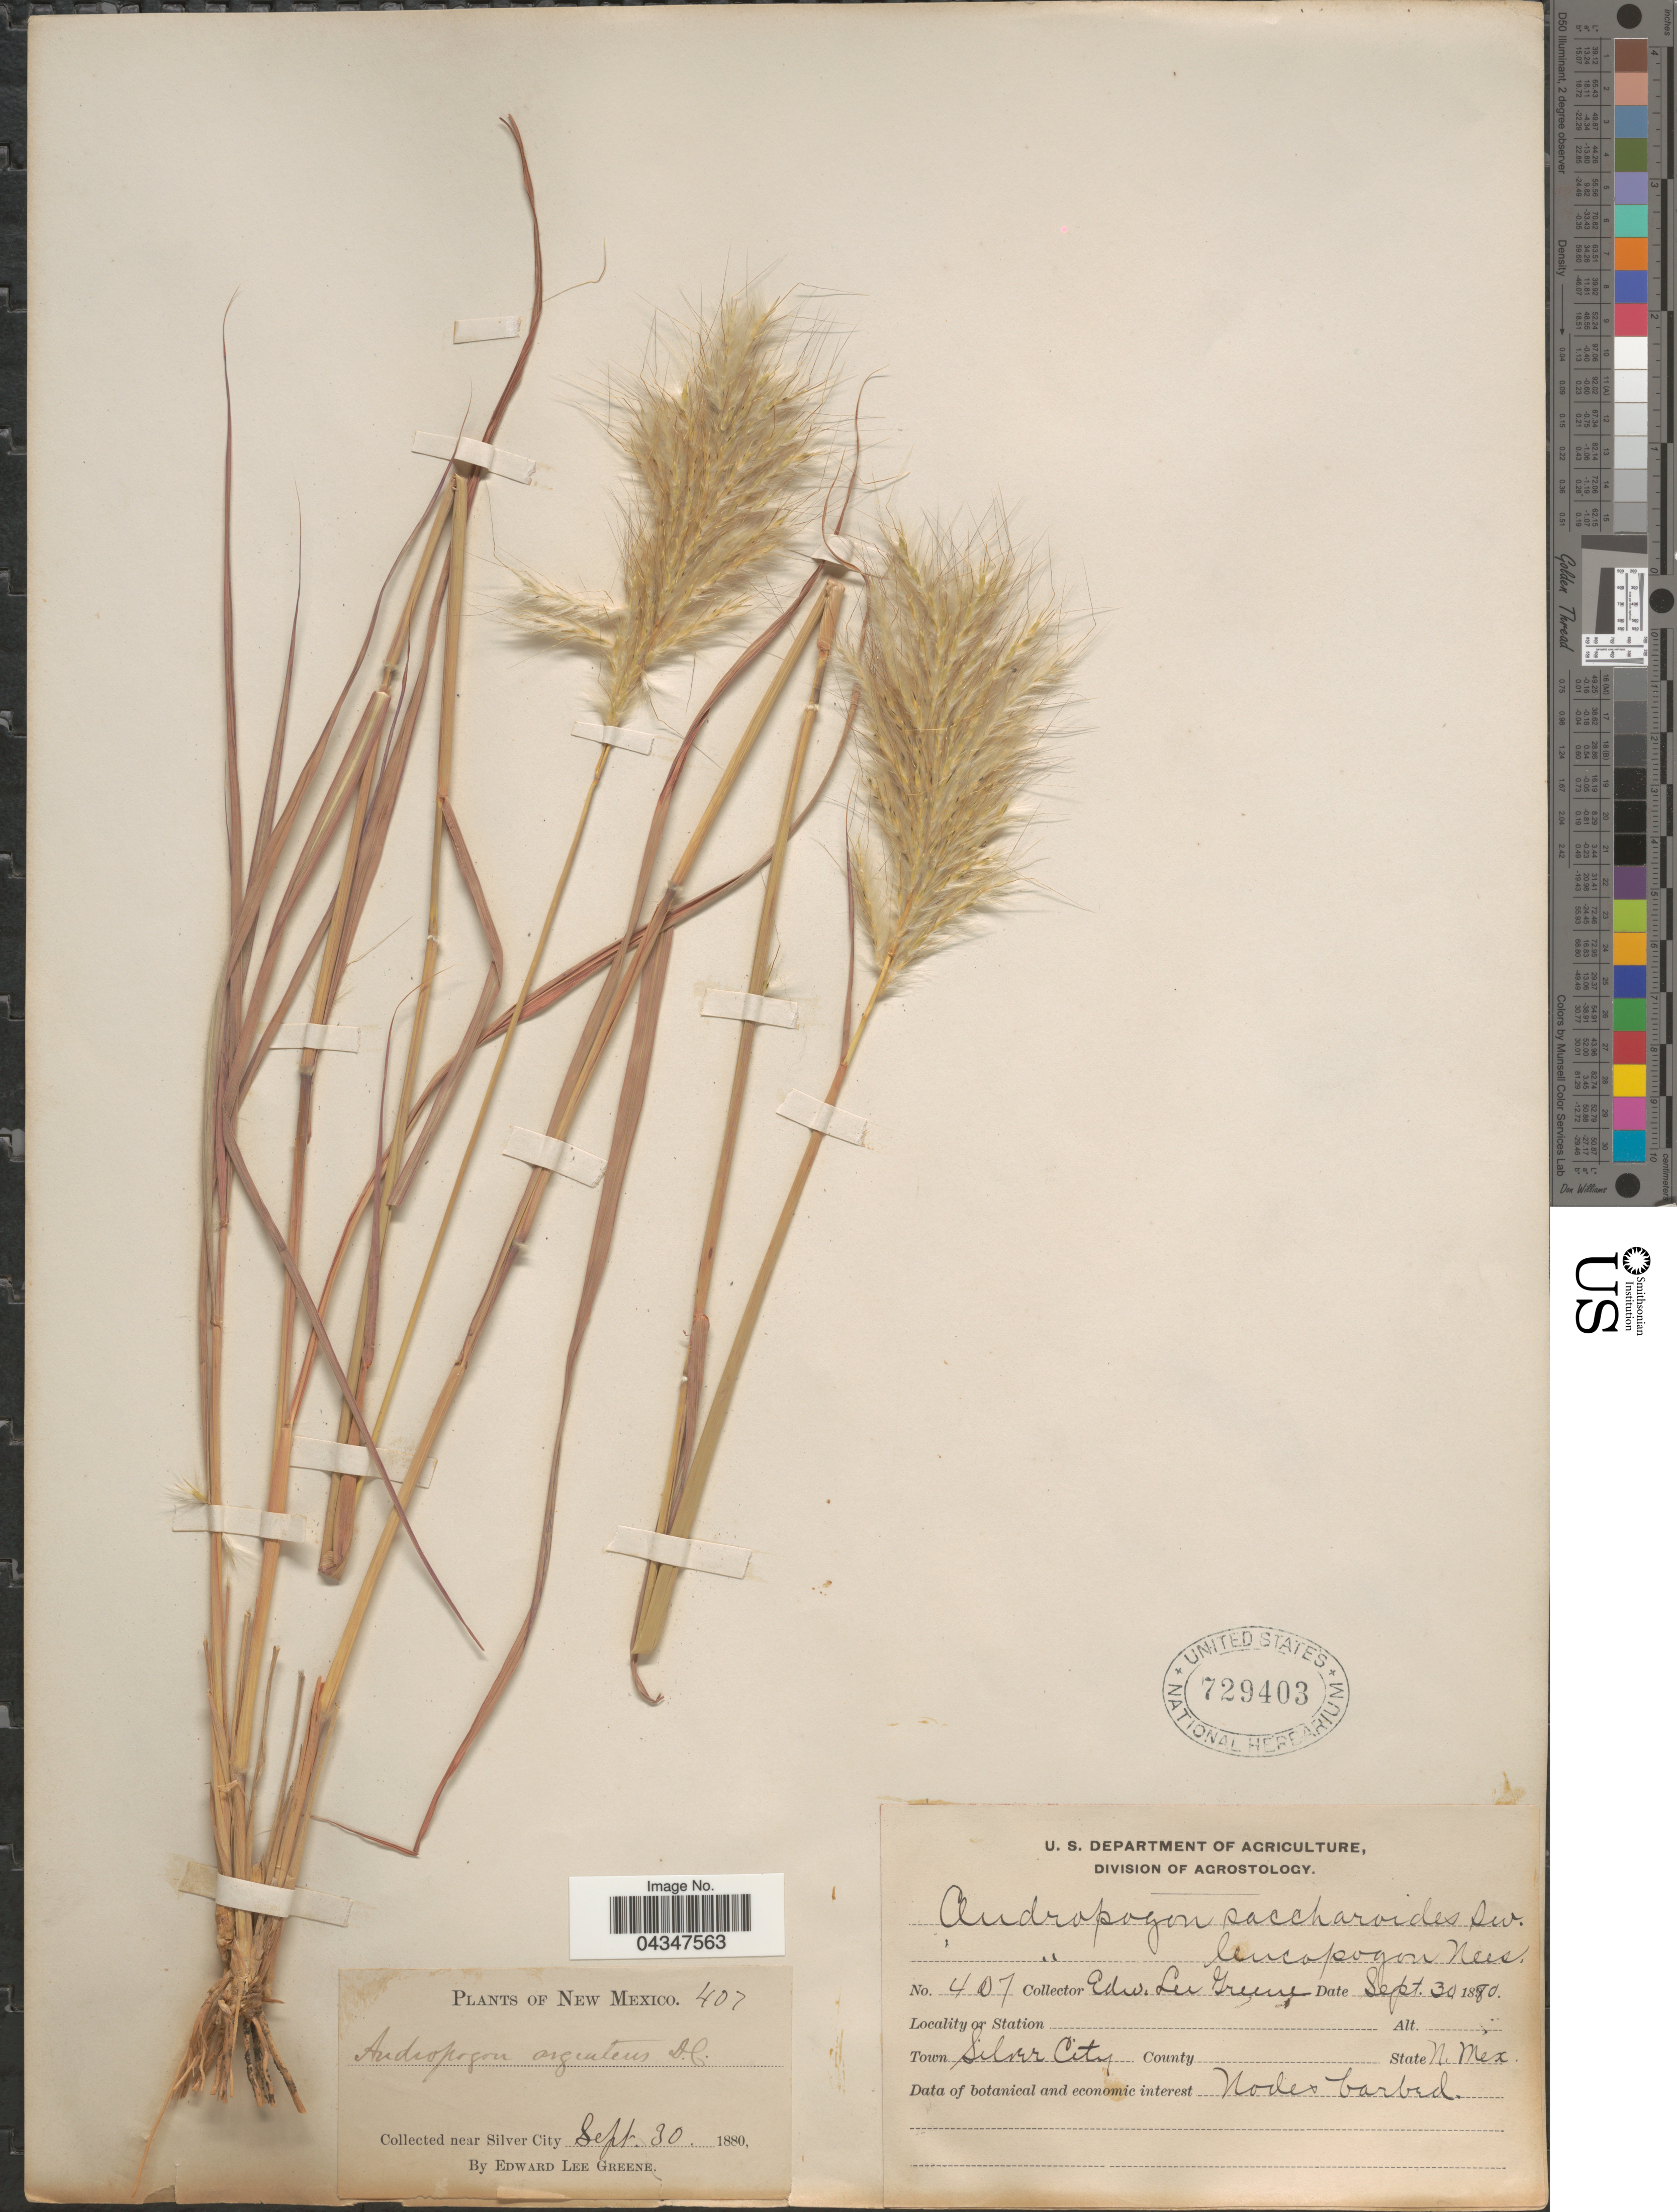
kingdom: Plantae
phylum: Tracheophyta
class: Liliopsida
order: Poales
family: Poaceae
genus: Bothriochloa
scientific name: Bothriochloa barbinodis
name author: (Lag.) Herter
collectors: E. L. Greene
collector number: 407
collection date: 1880-09-30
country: United States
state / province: New Mexico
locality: Near Silver City.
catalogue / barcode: US 729403